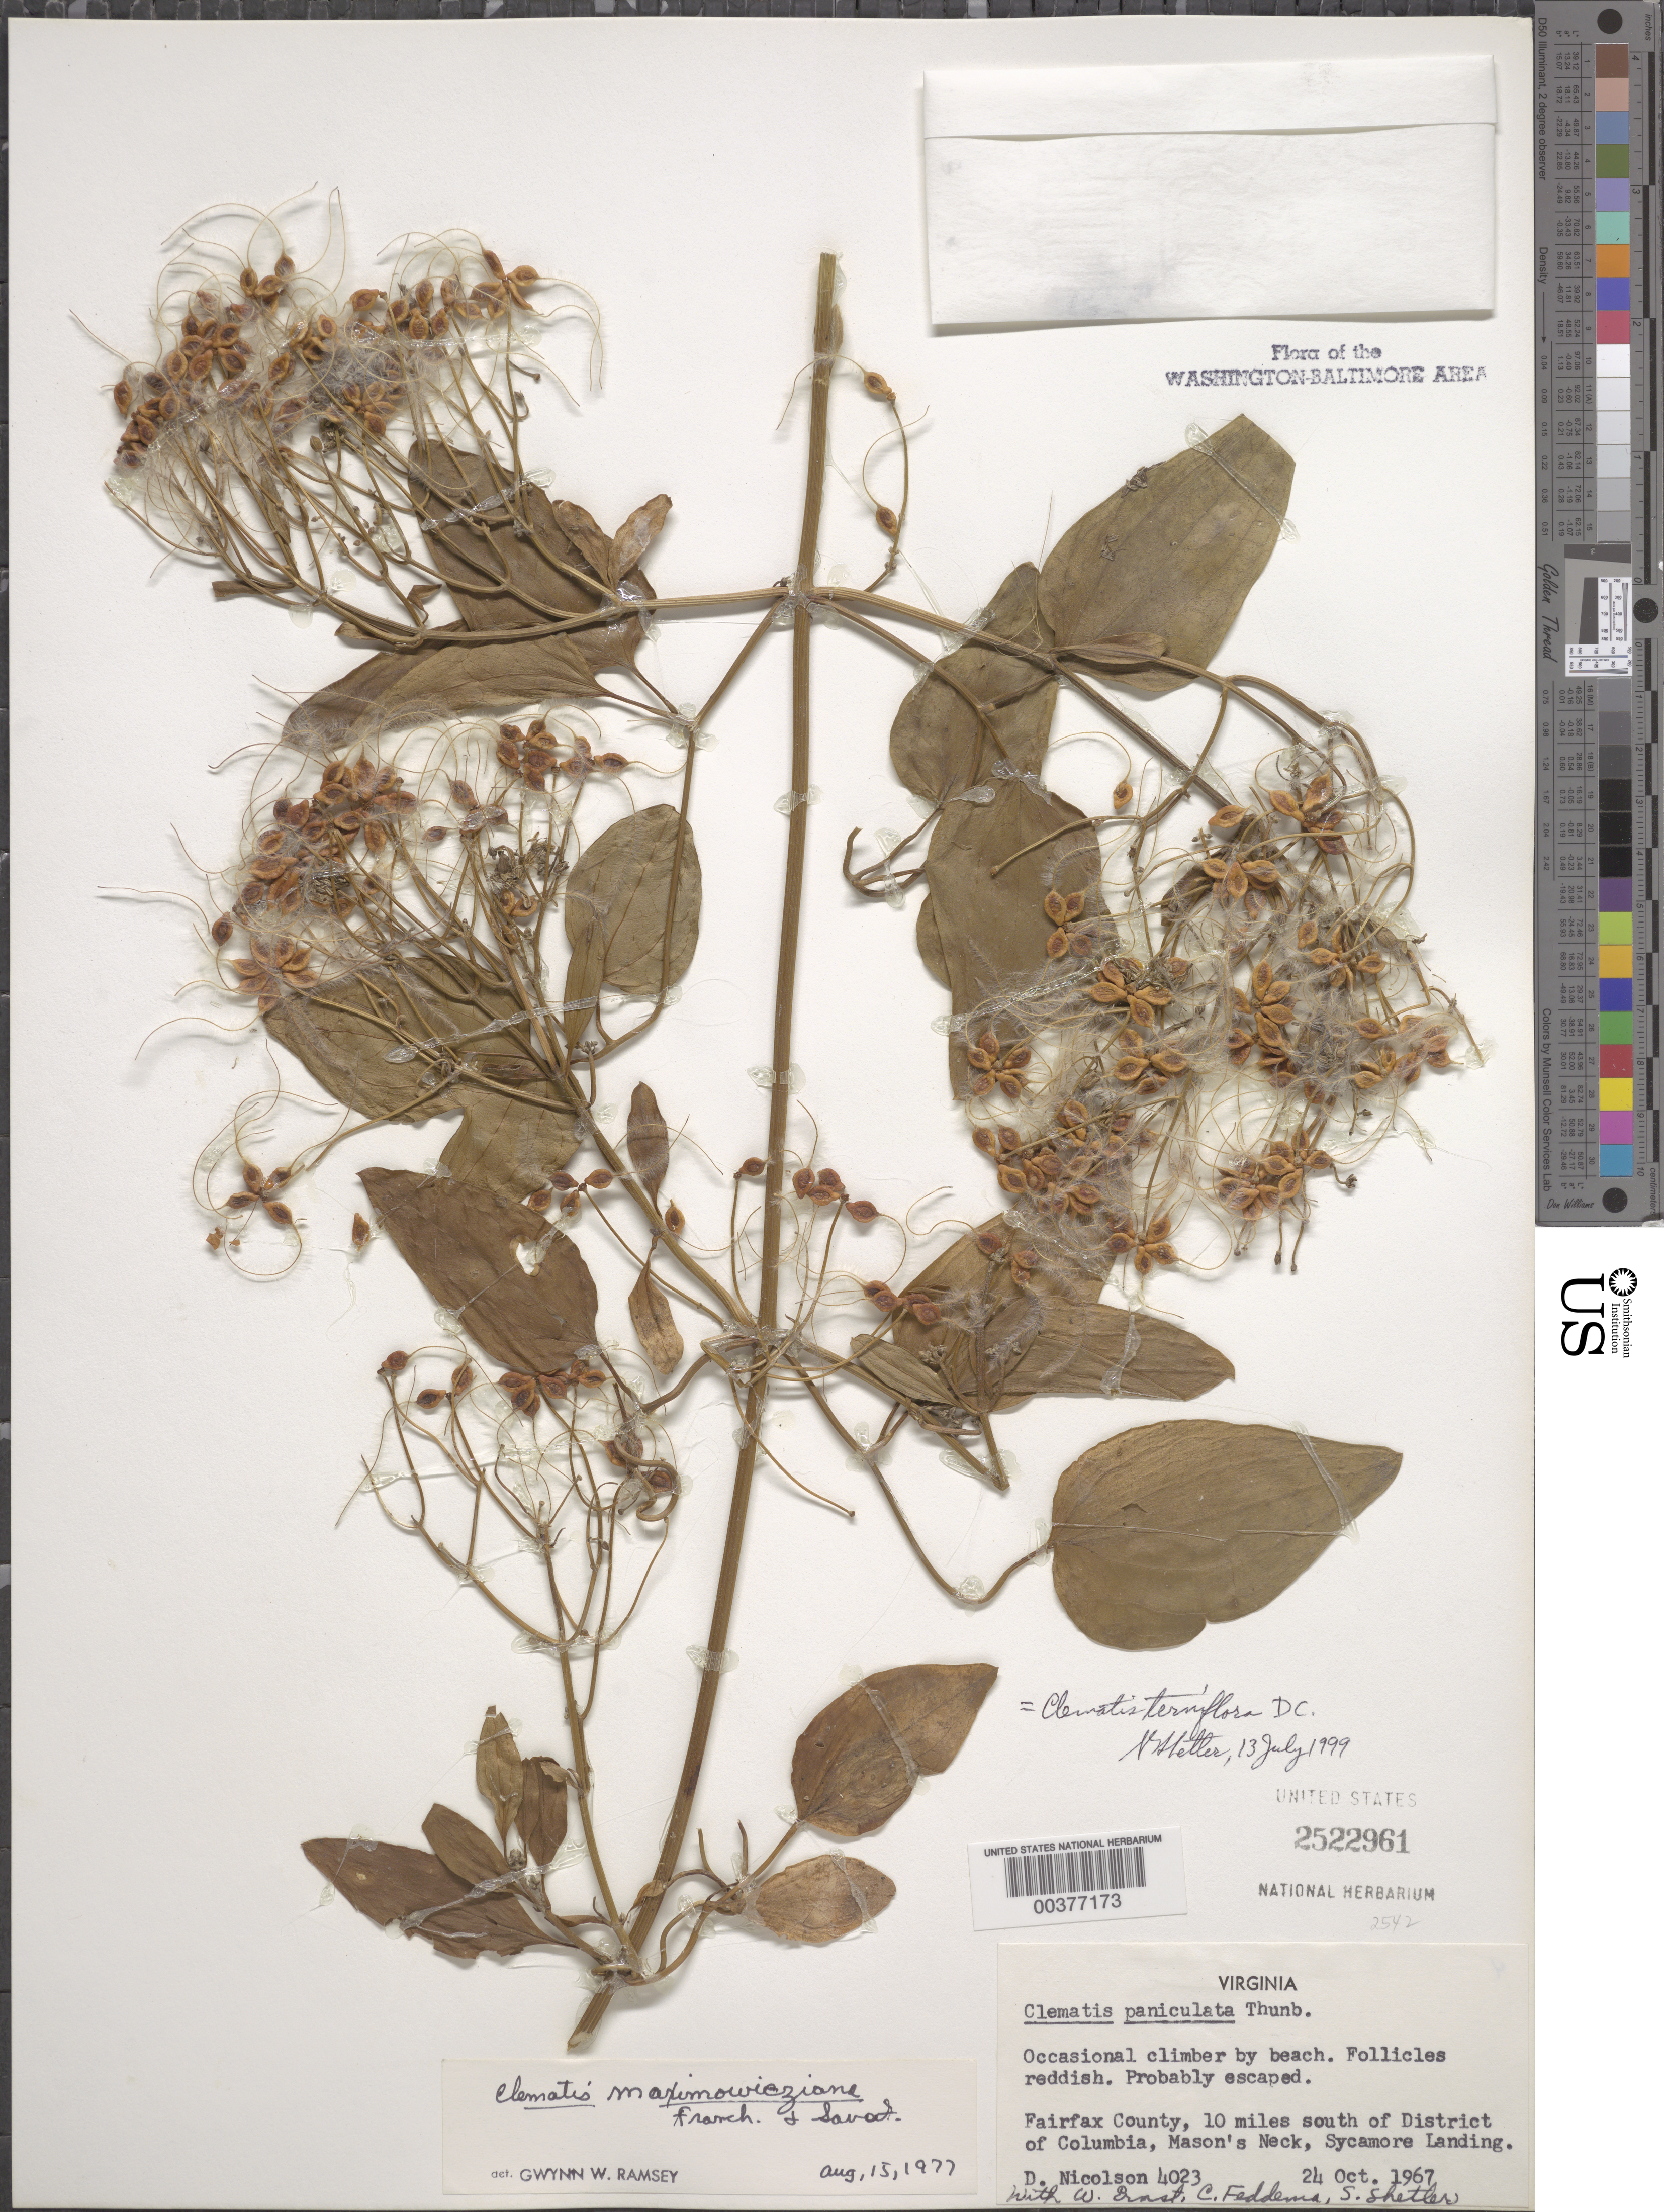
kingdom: Plantae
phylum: Tracheophyta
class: Magnoliopsida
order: Ranunculales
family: Ranunculaceae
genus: Clematis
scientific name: Clematis terniflora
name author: DC.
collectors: D. H. Nicolson, C. Feddema, W. W. Ernst & S. Shetler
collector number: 4023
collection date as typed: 24 Oct 1967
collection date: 1967-10-24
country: United States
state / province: Virginia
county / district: Fairfax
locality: Masons Neck, Sycamore Landing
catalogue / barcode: US 2522961